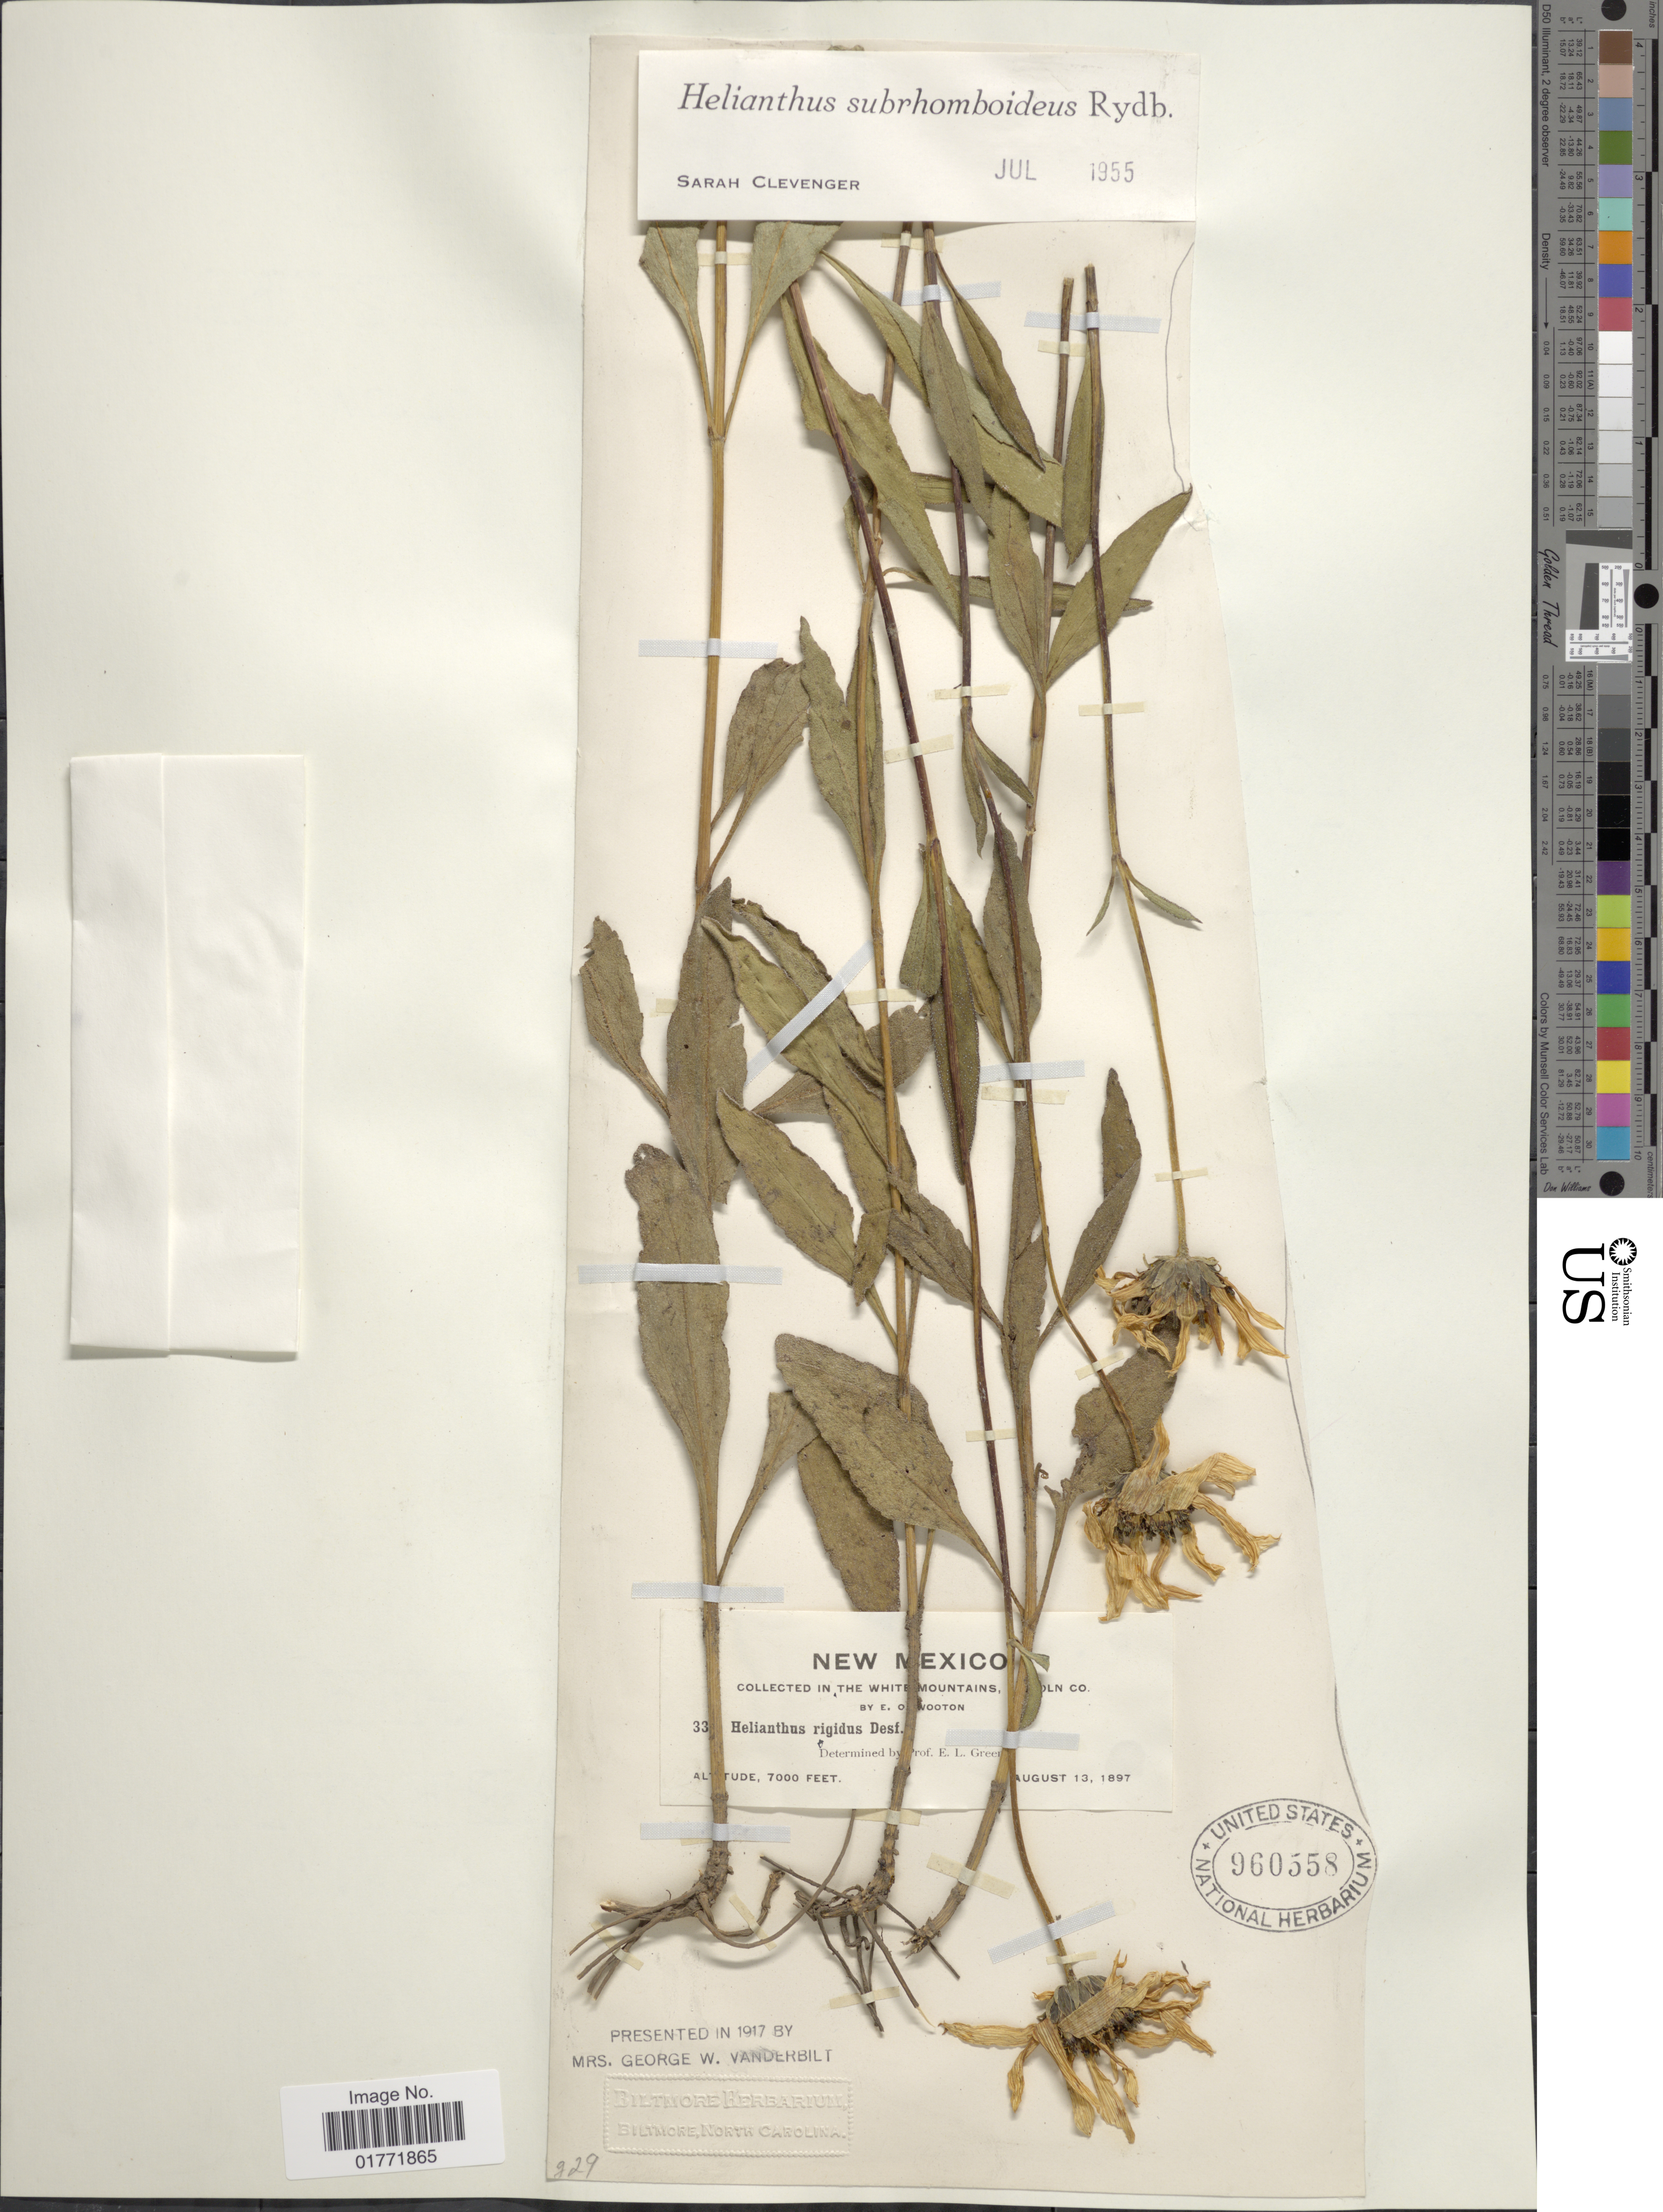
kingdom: Plantae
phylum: Tracheophyta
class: Magnoliopsida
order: Asterales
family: Asteraceae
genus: Helianthus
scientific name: Helianthus subrhomboideus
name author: Rydb.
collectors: E. O. Wooton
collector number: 33!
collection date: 1897-08-13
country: United States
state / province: New Mexico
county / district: Lincoln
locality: In the White Mountains.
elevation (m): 2134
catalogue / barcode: US 960558